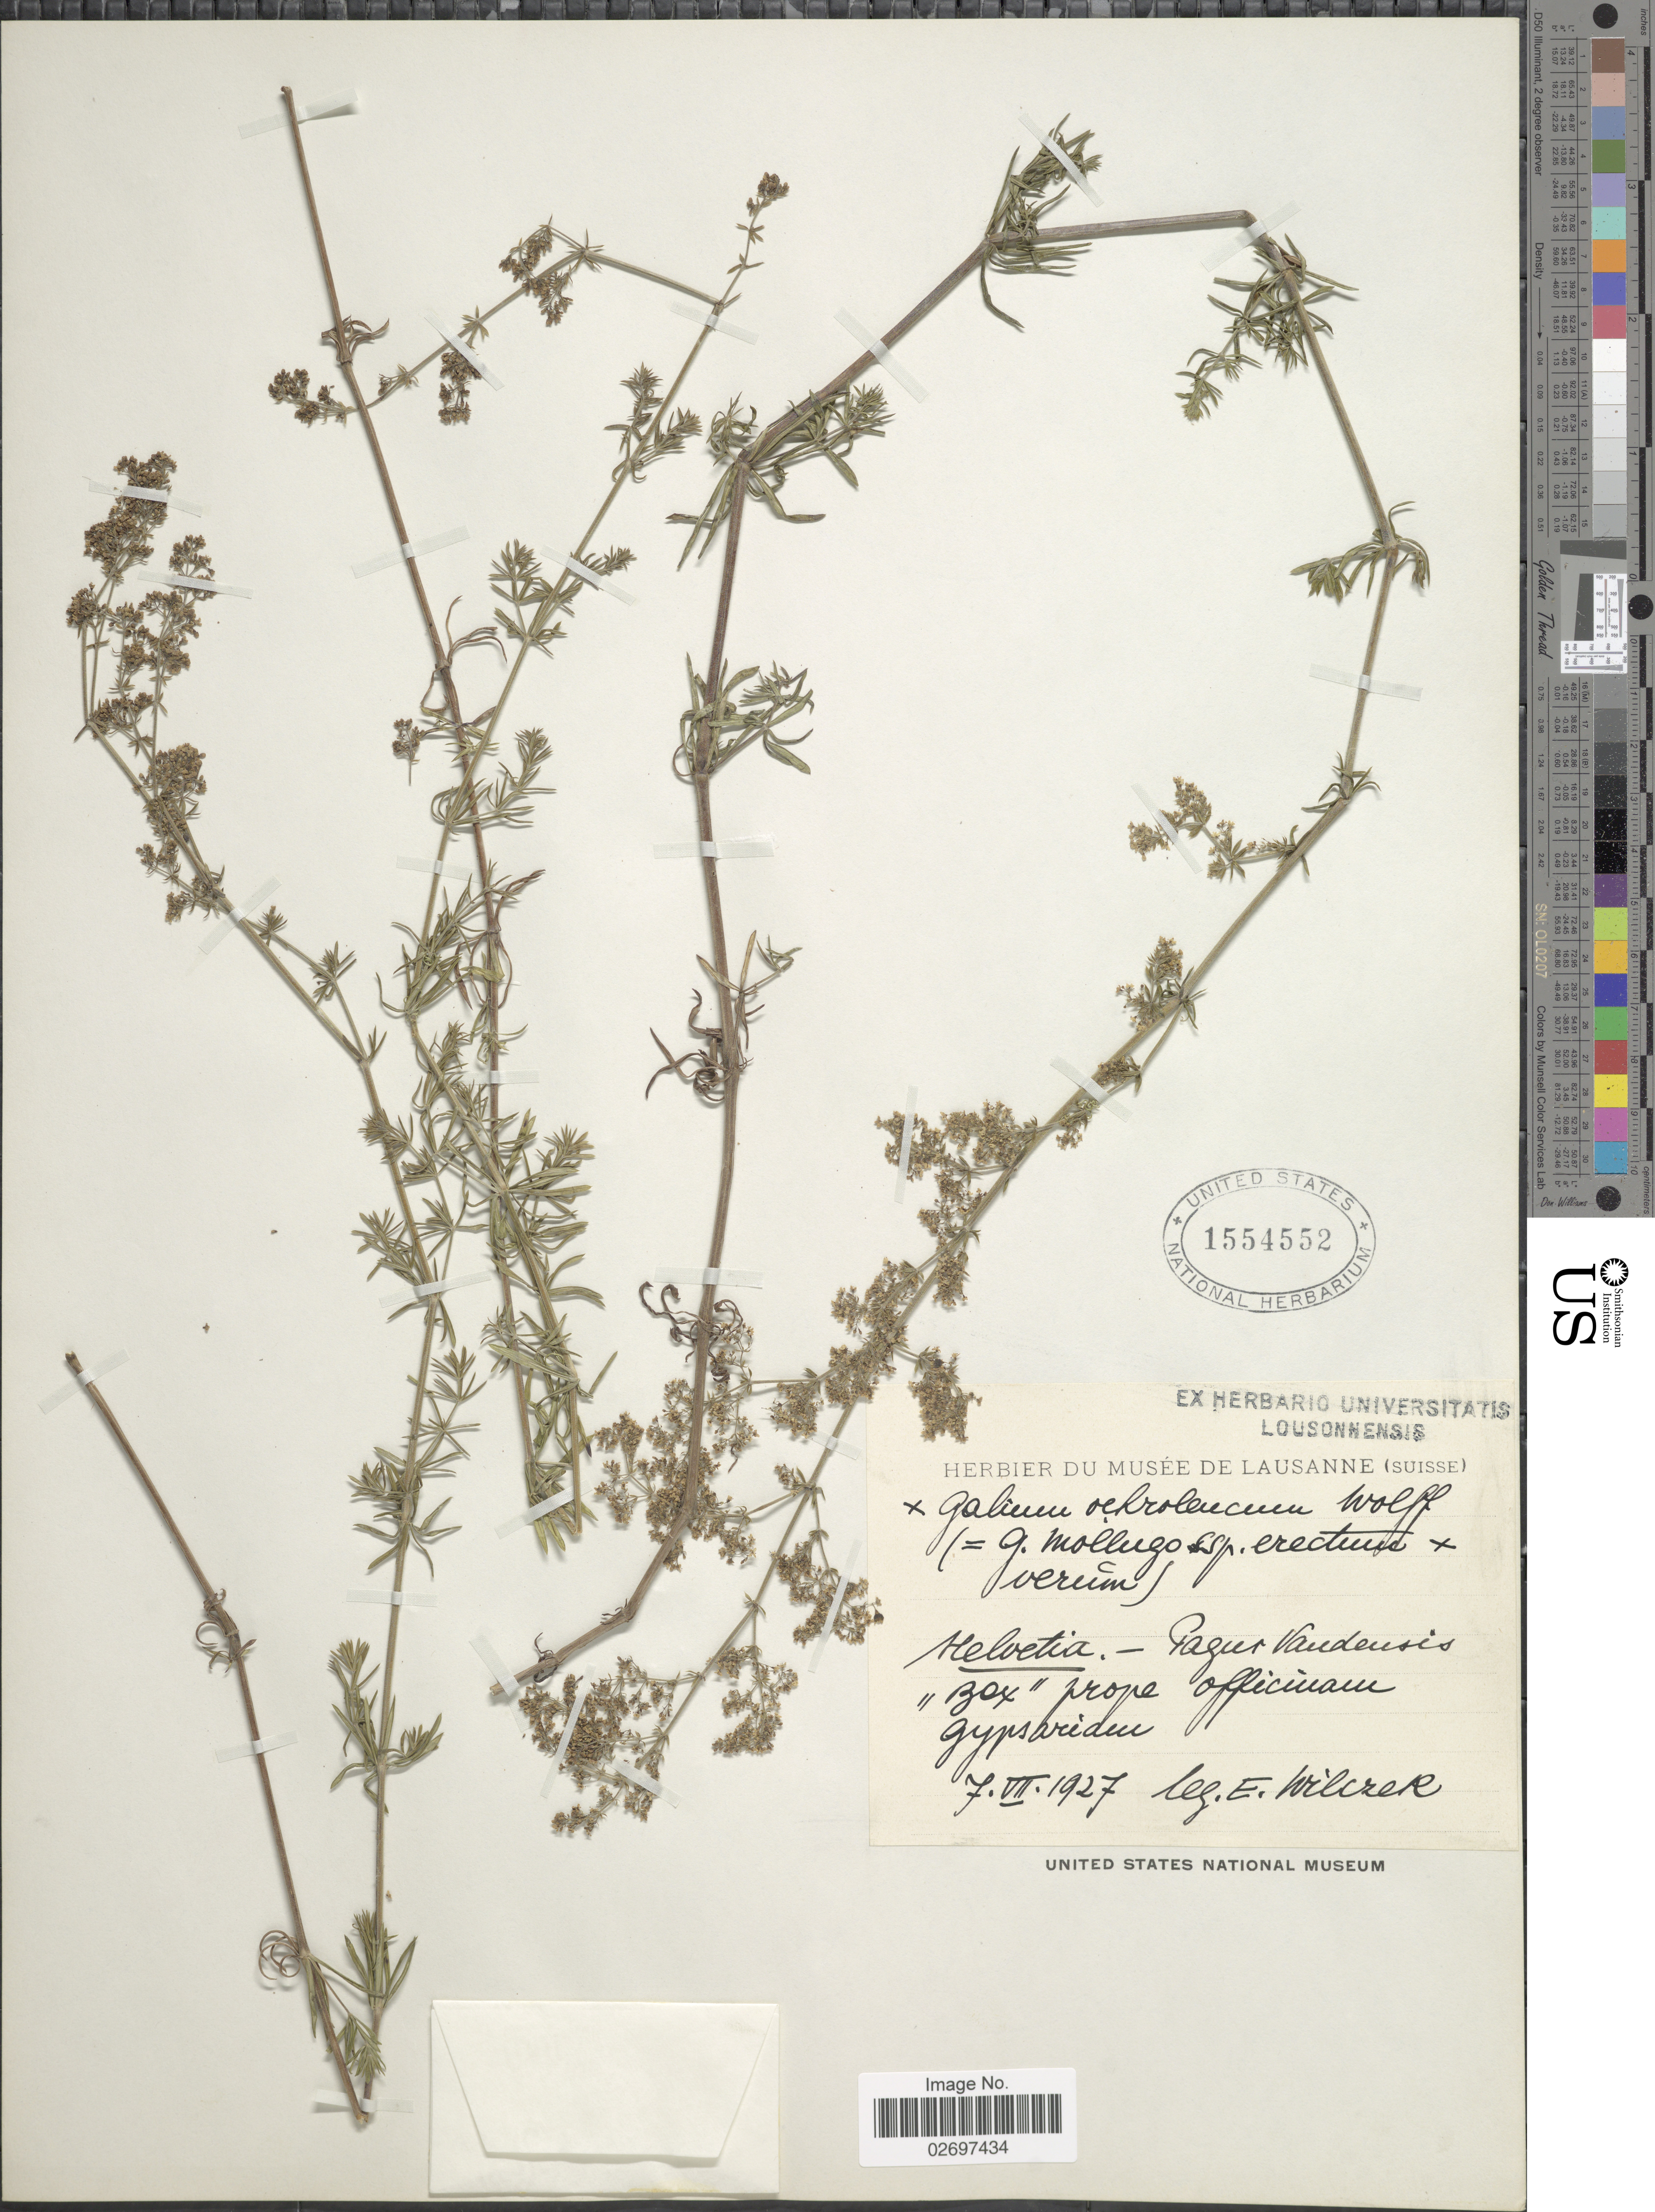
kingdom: Plantae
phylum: Tracheophyta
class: Magnoliopsida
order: Gentianales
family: Rubiaceae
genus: Galium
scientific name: Galium ochroleucum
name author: Wolf ex Schweigg. & Körte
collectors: E. Wilczek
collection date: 1927-07-07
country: Switzerland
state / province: Vaud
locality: Helvetia. - Pagur Vaudensis. "Bex" prope officinam gypsariam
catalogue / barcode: US 1554552